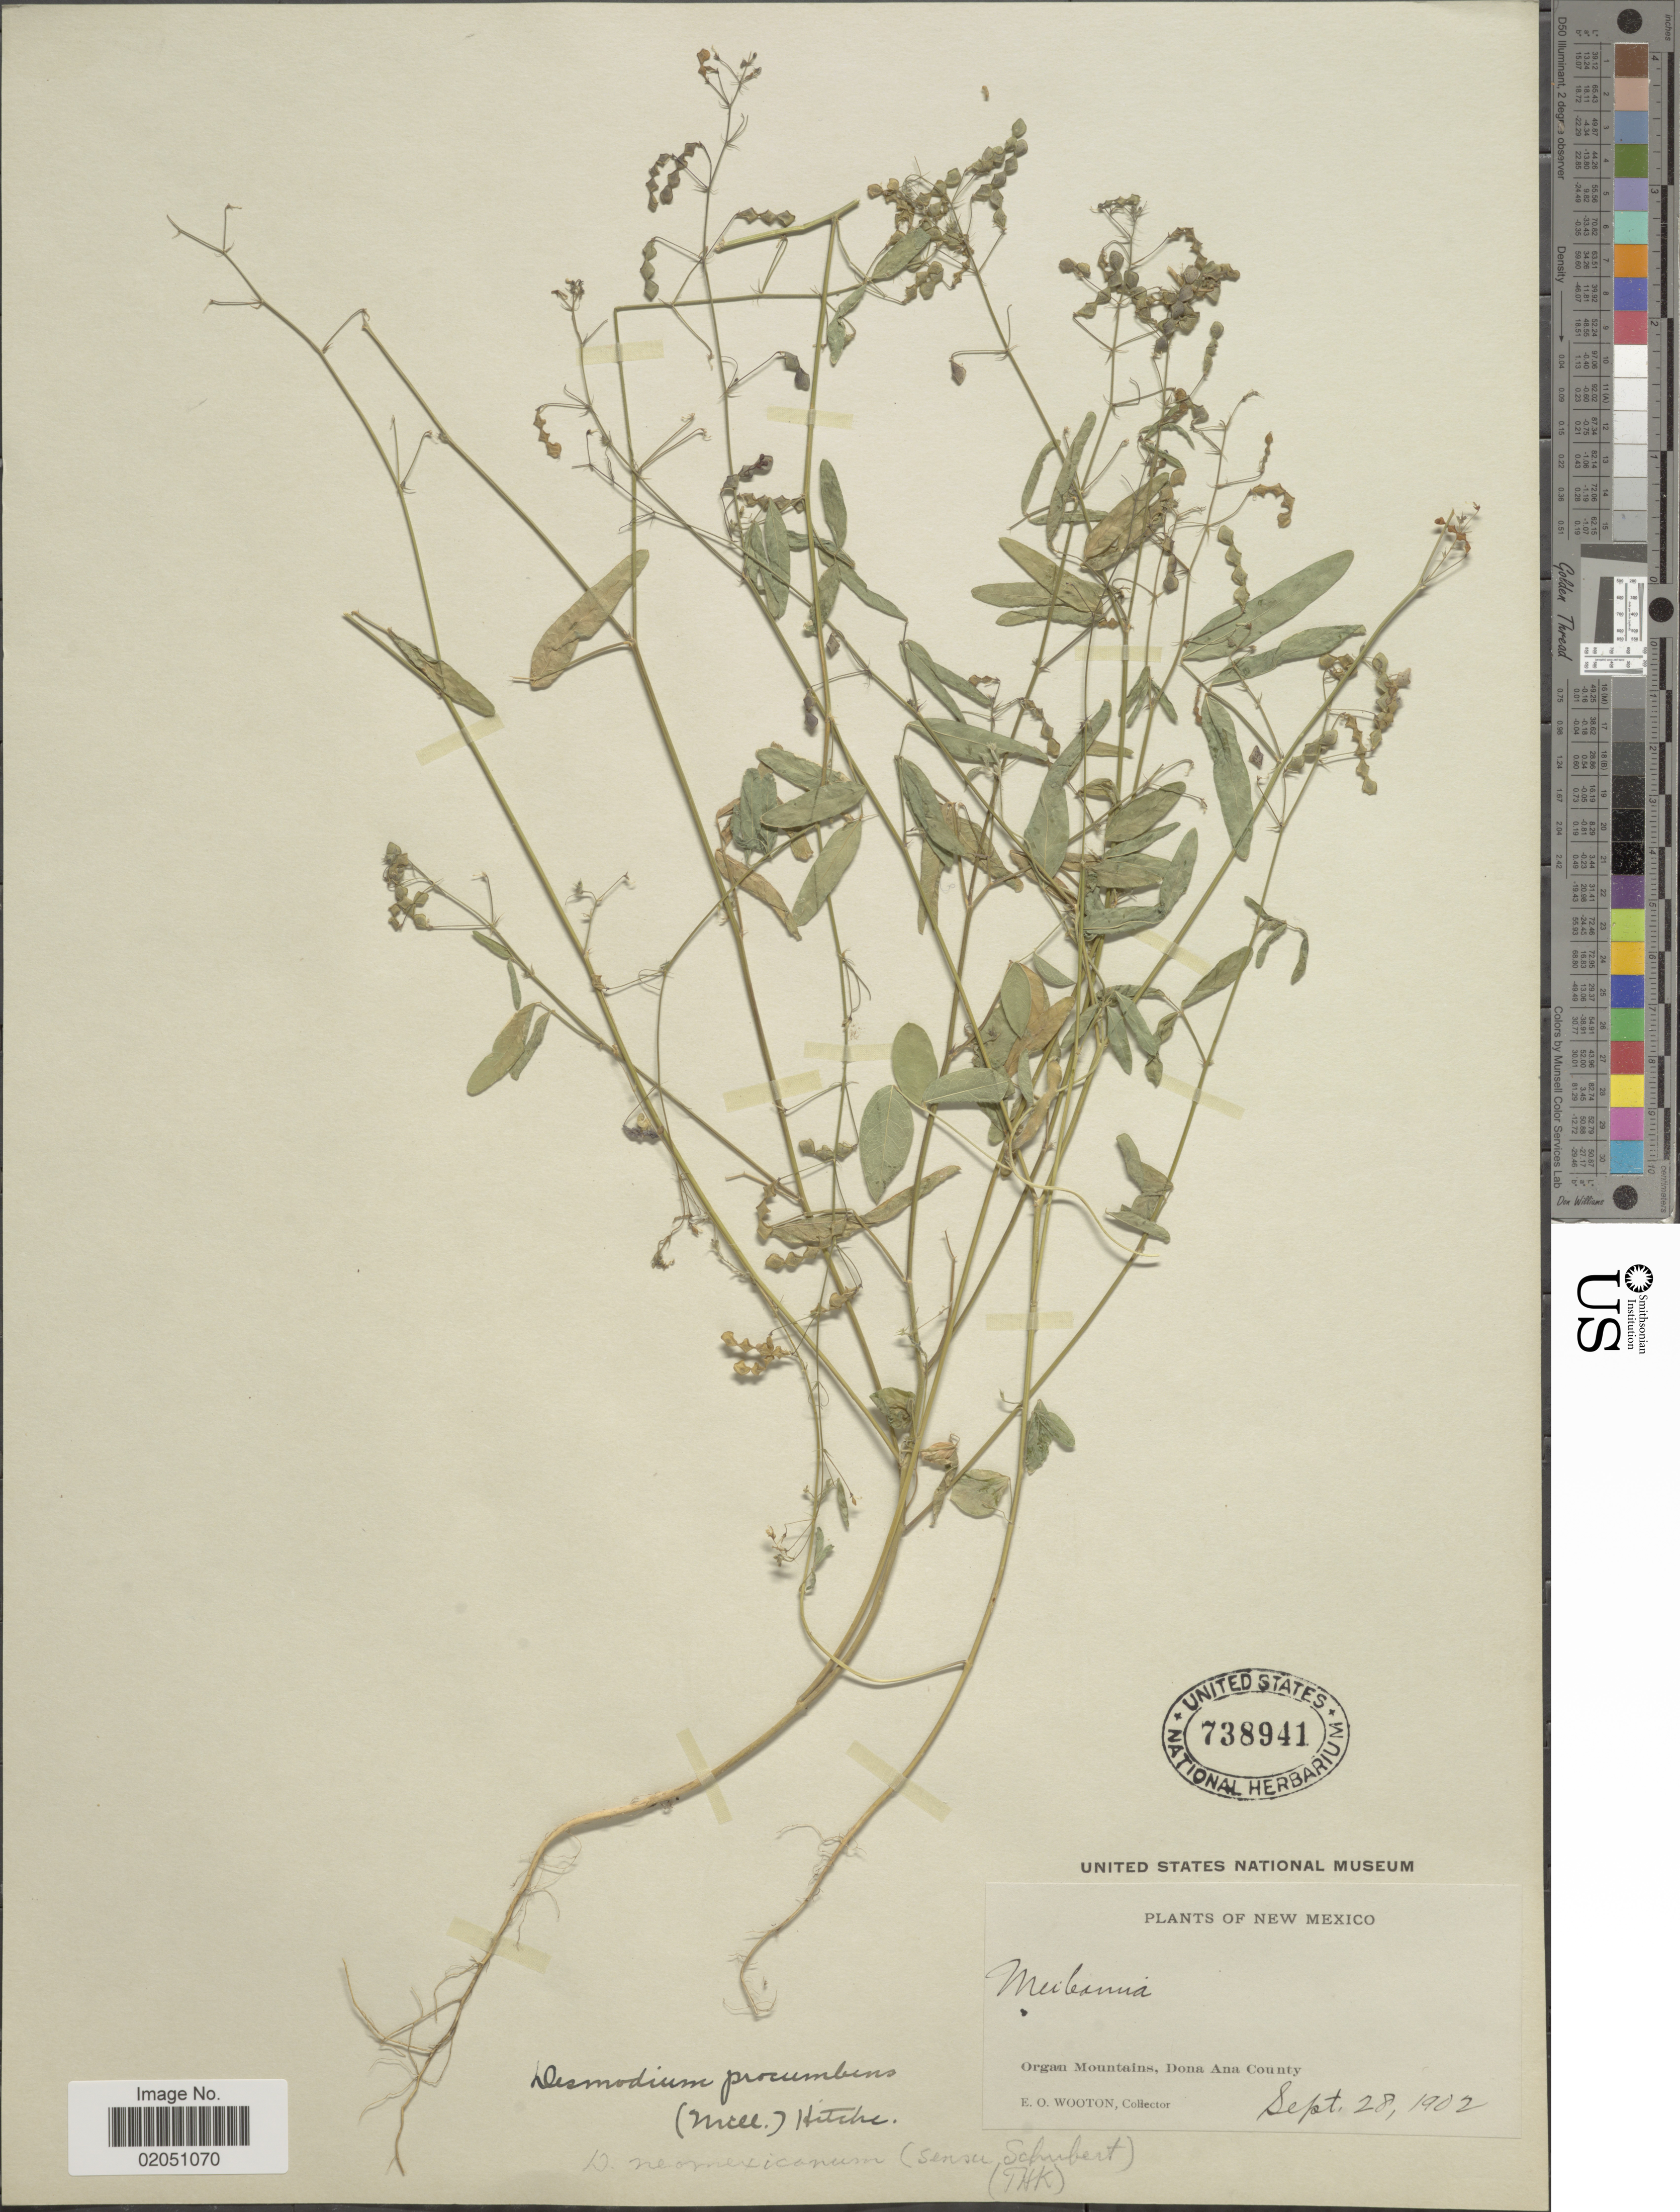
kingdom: Plantae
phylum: Tracheophyta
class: Magnoliopsida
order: Fabales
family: Fabaceae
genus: Desmodium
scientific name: Desmodium neomexicanum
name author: A. Gray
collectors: E. O. Wooton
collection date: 1902-09-28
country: United States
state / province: New Mexico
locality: Organ Mountains, Dona Ana County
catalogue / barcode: US 738941